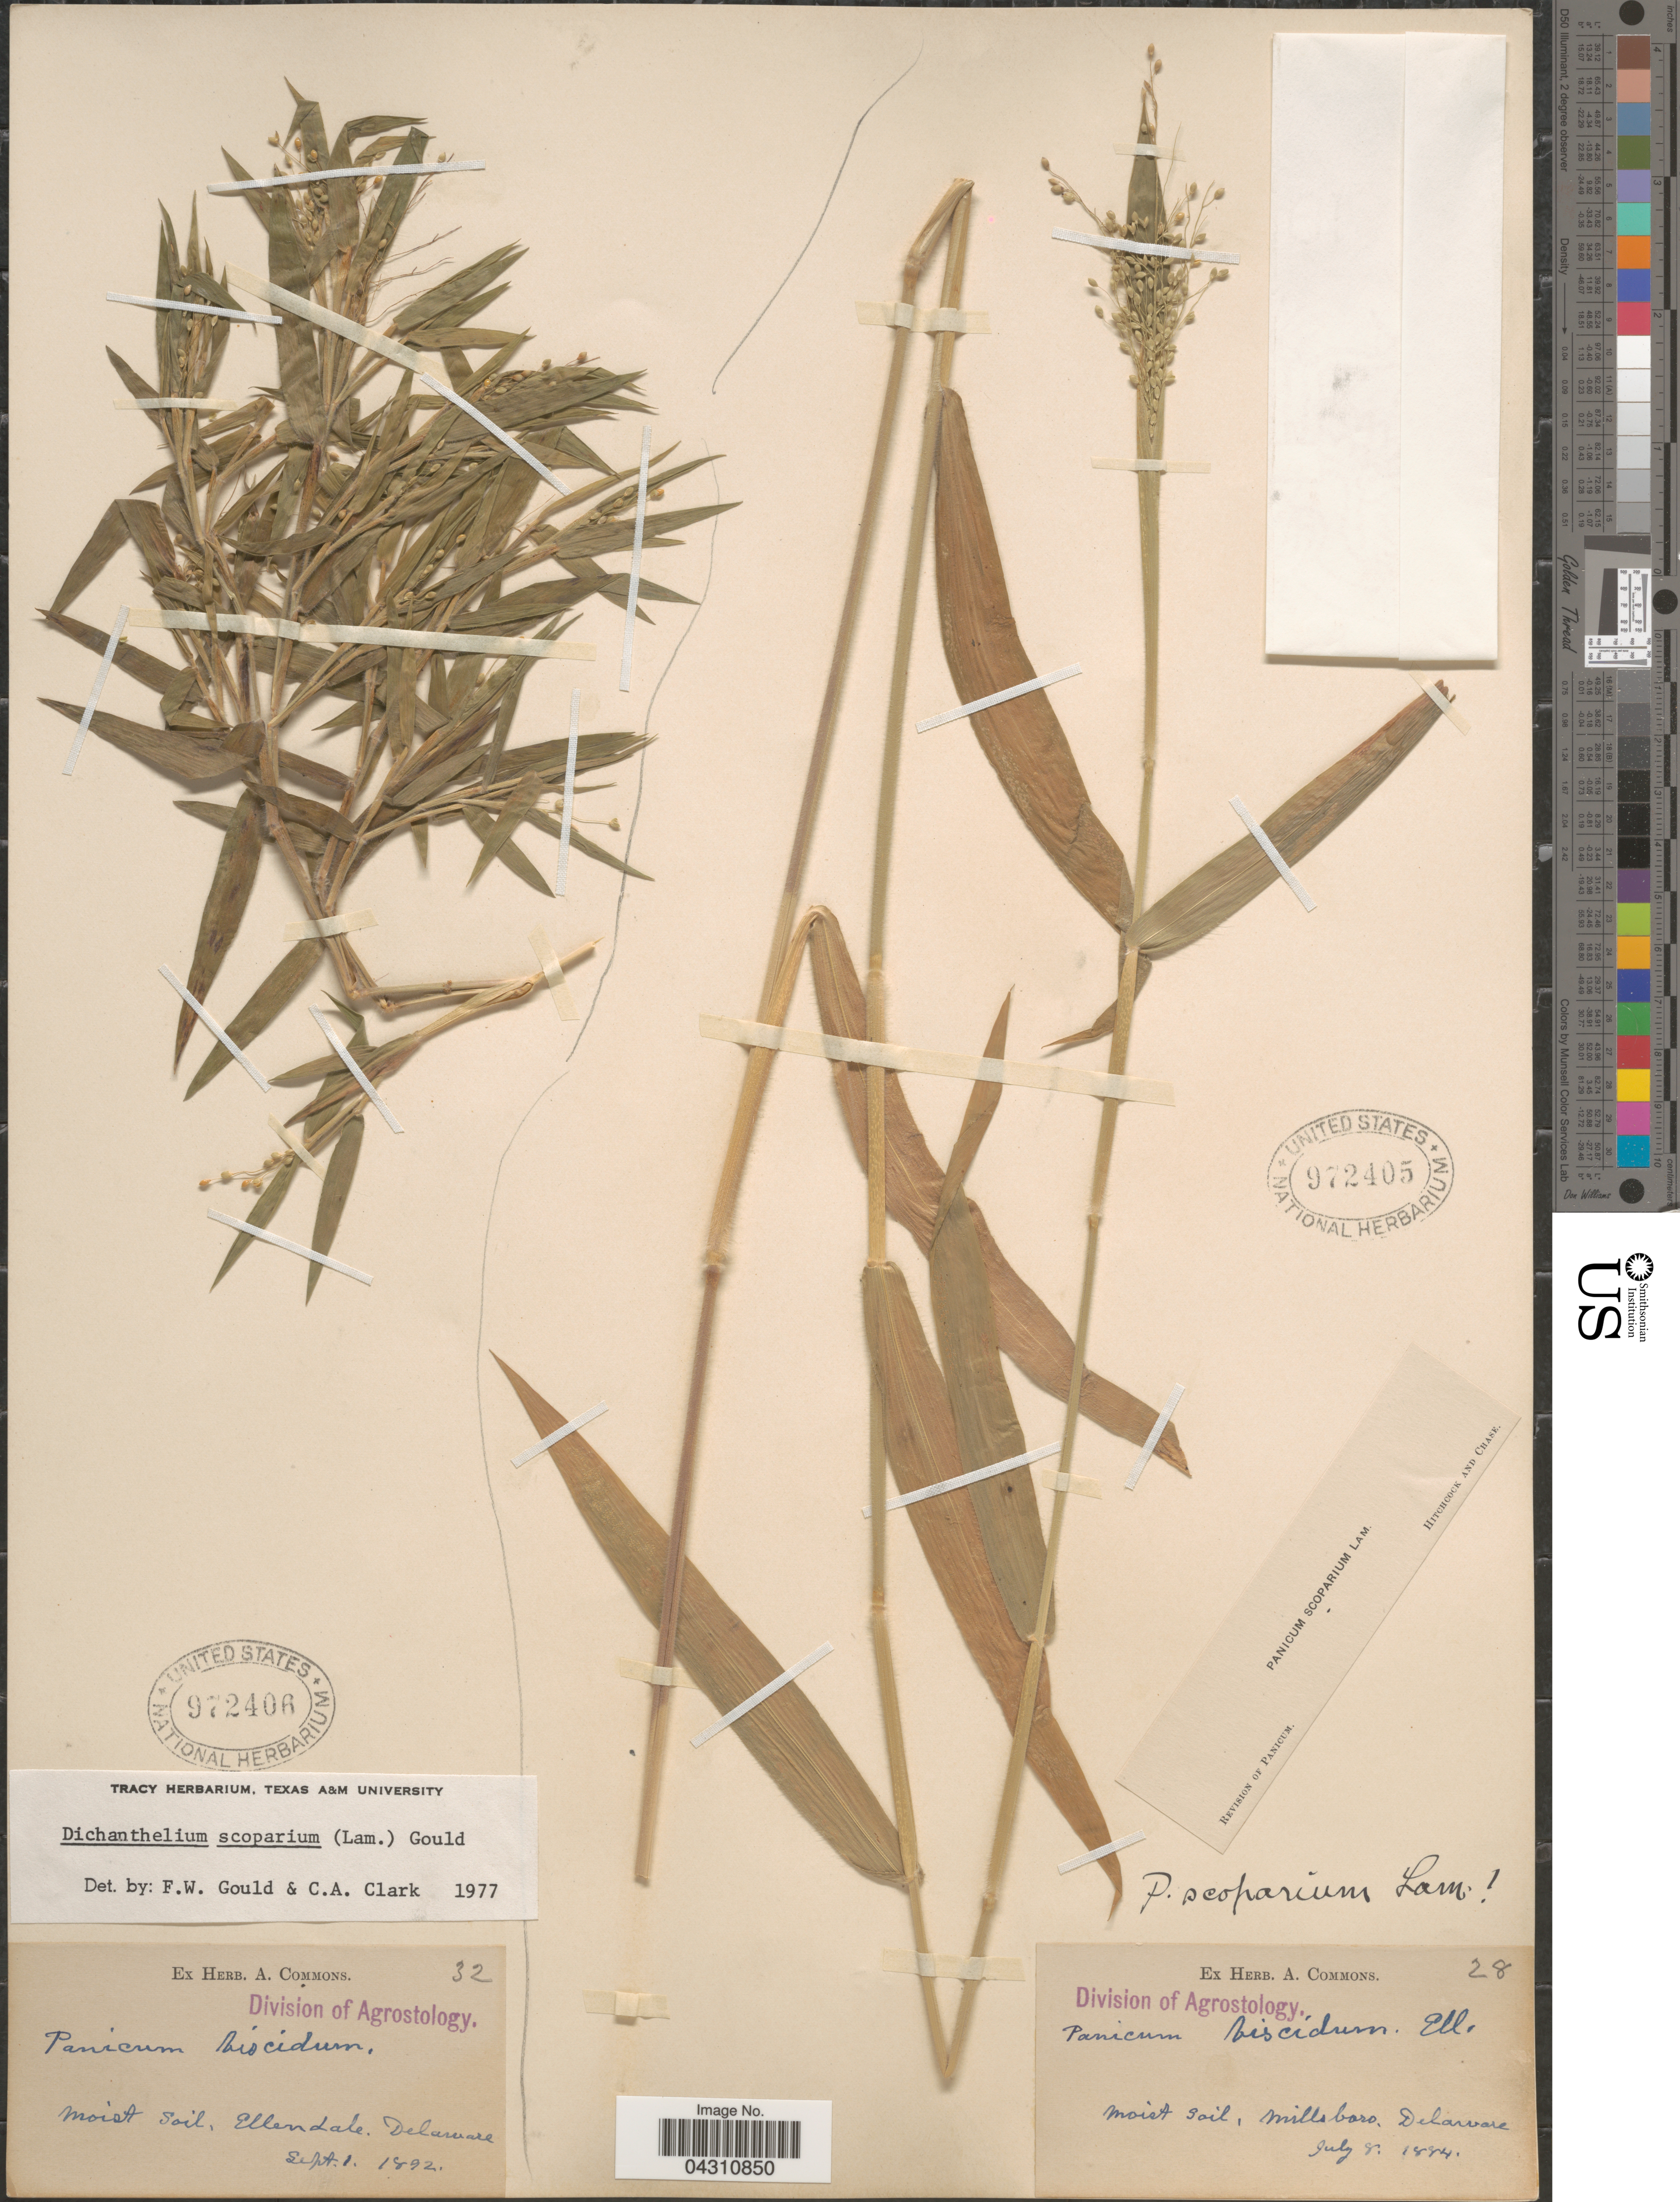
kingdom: Plantae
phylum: Tracheophyta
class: Liliopsida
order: Poales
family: Poaceae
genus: Dichanthelium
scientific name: Dichanthelium scoparium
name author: (Lam.) Gould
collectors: ex herb. A. Commons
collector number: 28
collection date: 1884-07-08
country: United States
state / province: Delaware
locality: Millsboro.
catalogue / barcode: US 972405-2